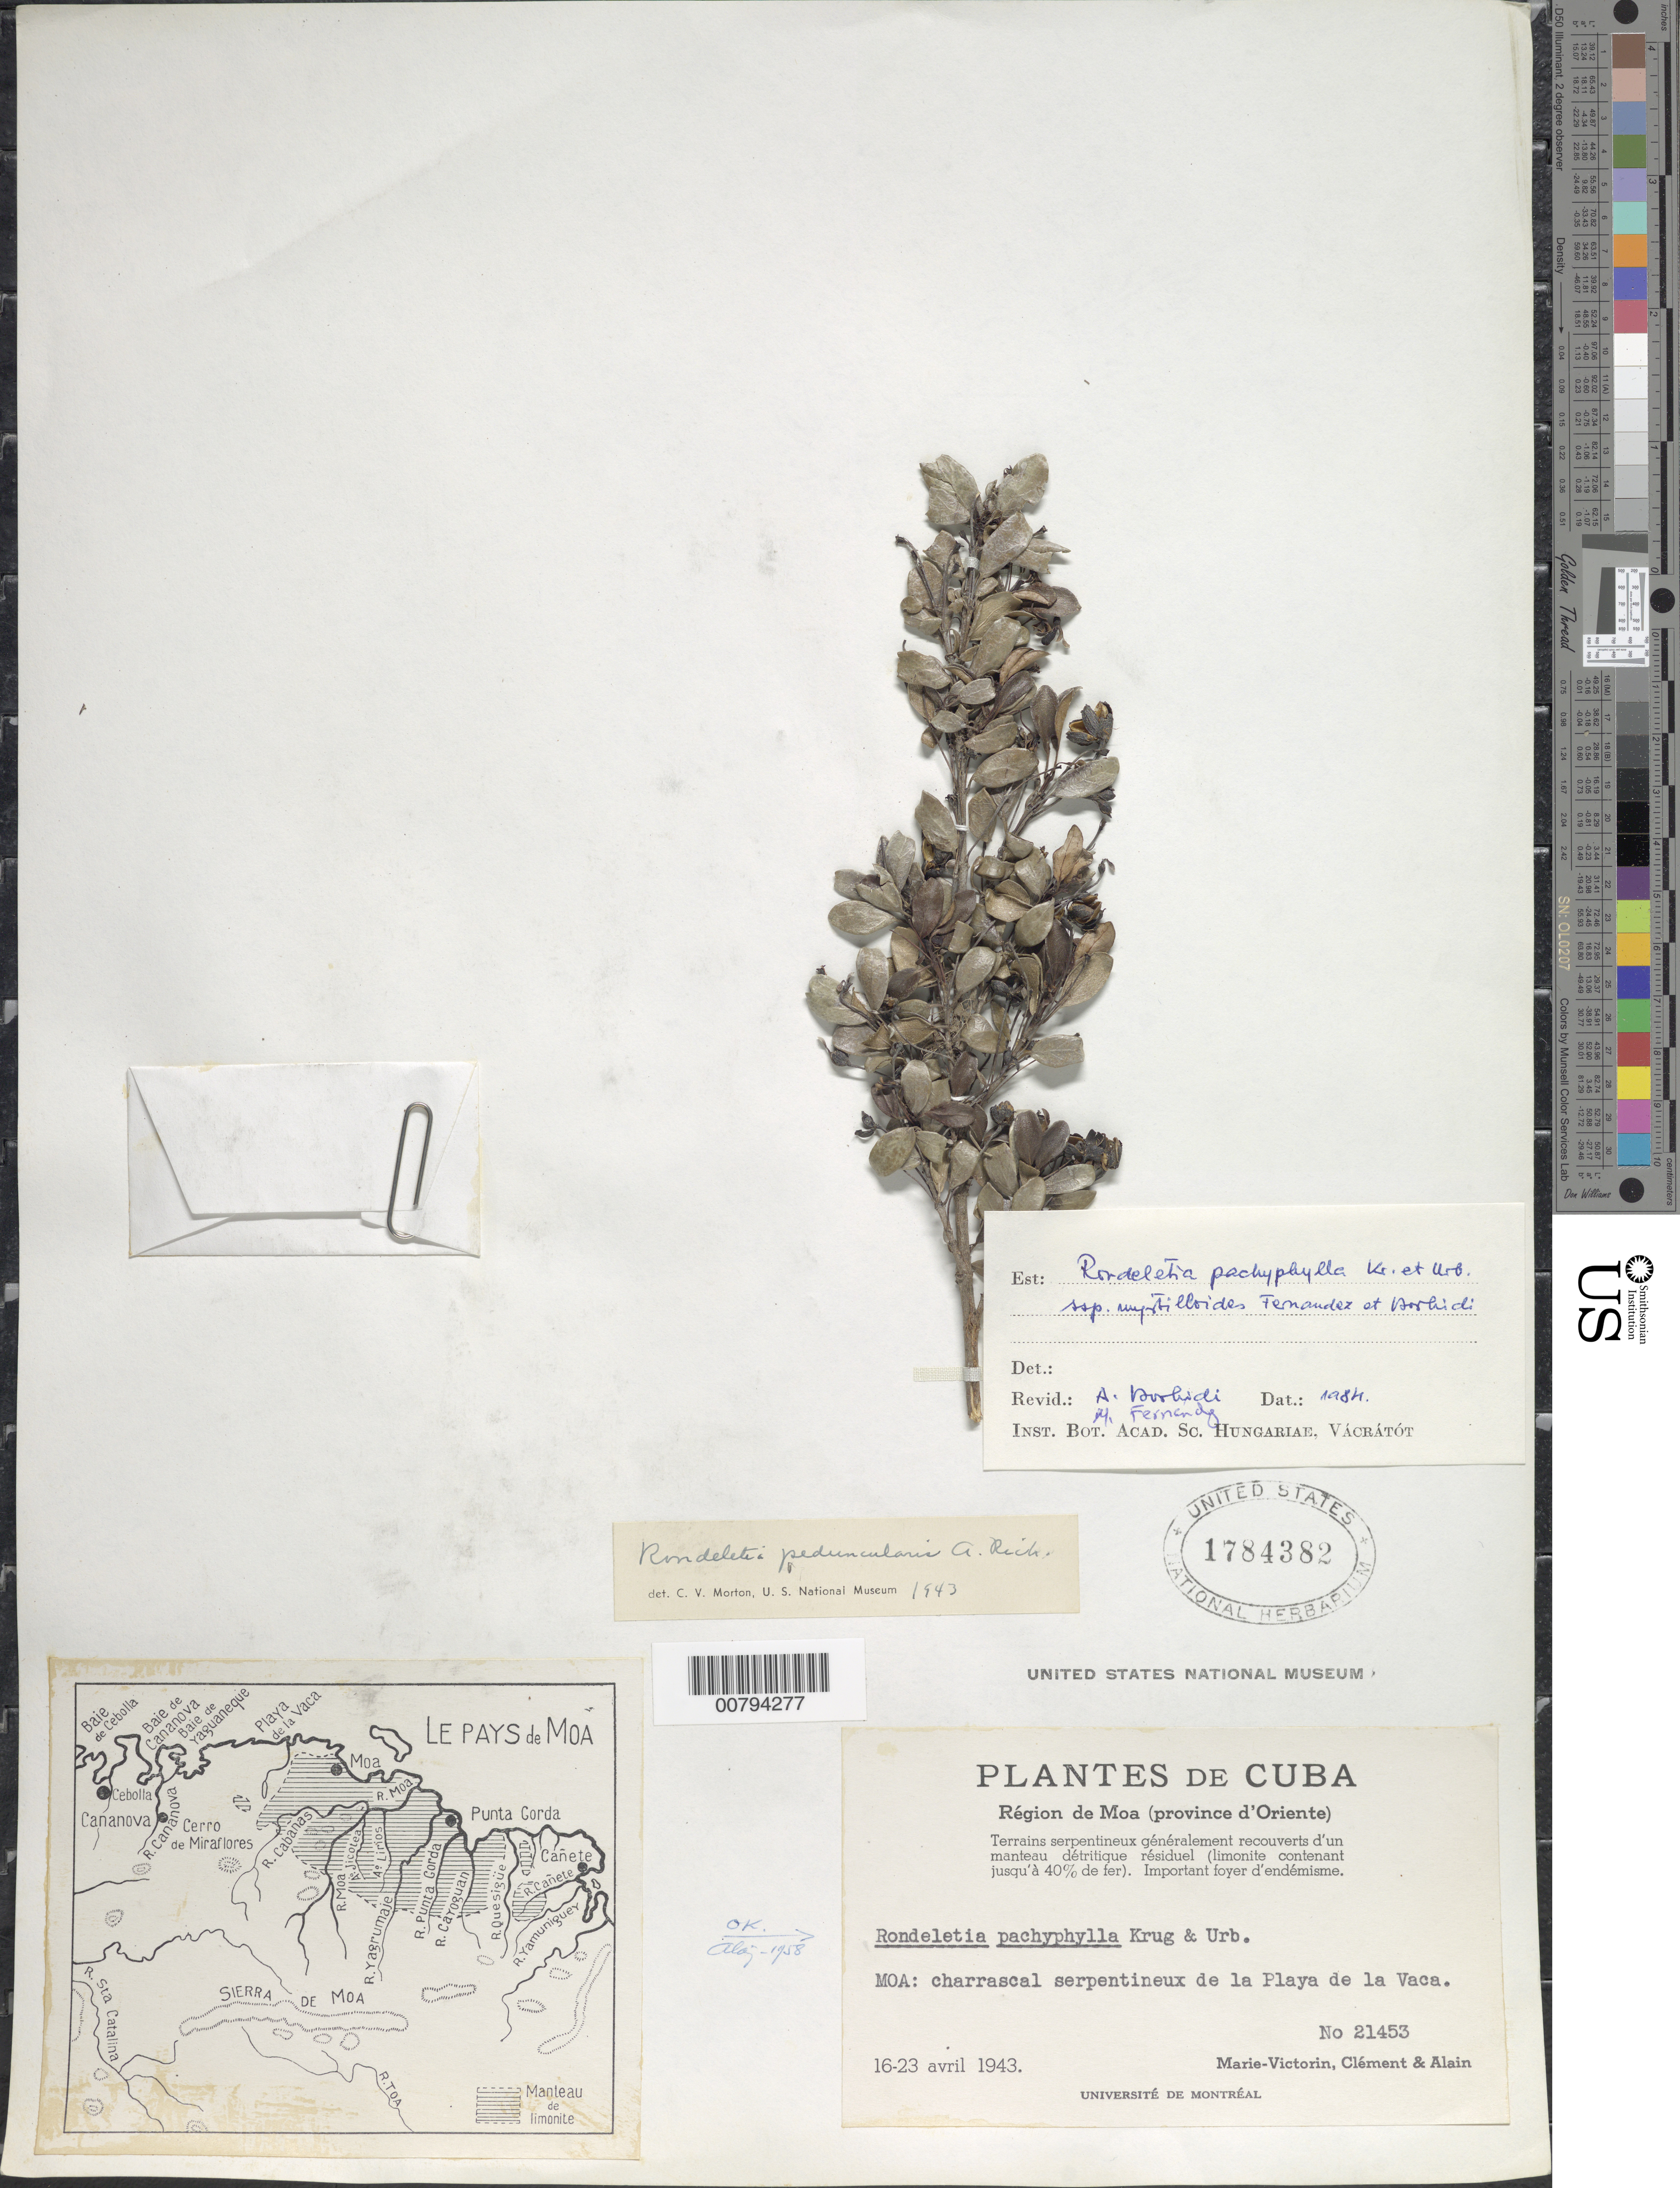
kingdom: Plantae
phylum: Tracheophyta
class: Magnoliopsida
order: Gentianales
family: Rubiaceae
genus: Rondeletia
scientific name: Rondeletia pachyphylla subsp. myrtilloides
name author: Fernández & Borhidi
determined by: Borhidi, A. L.; Fernandez, M.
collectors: Fr. Marie-Victorin, Bro. Clemente & A. H. Liogier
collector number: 21453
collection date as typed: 16 Apr 1943 to 23 Apr 1943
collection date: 1943-04-16/1943-04-23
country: Cuba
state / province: Oriente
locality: Moa. Playa de la Vaca.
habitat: Charrascal serpentineux de la playa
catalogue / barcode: US 1784382